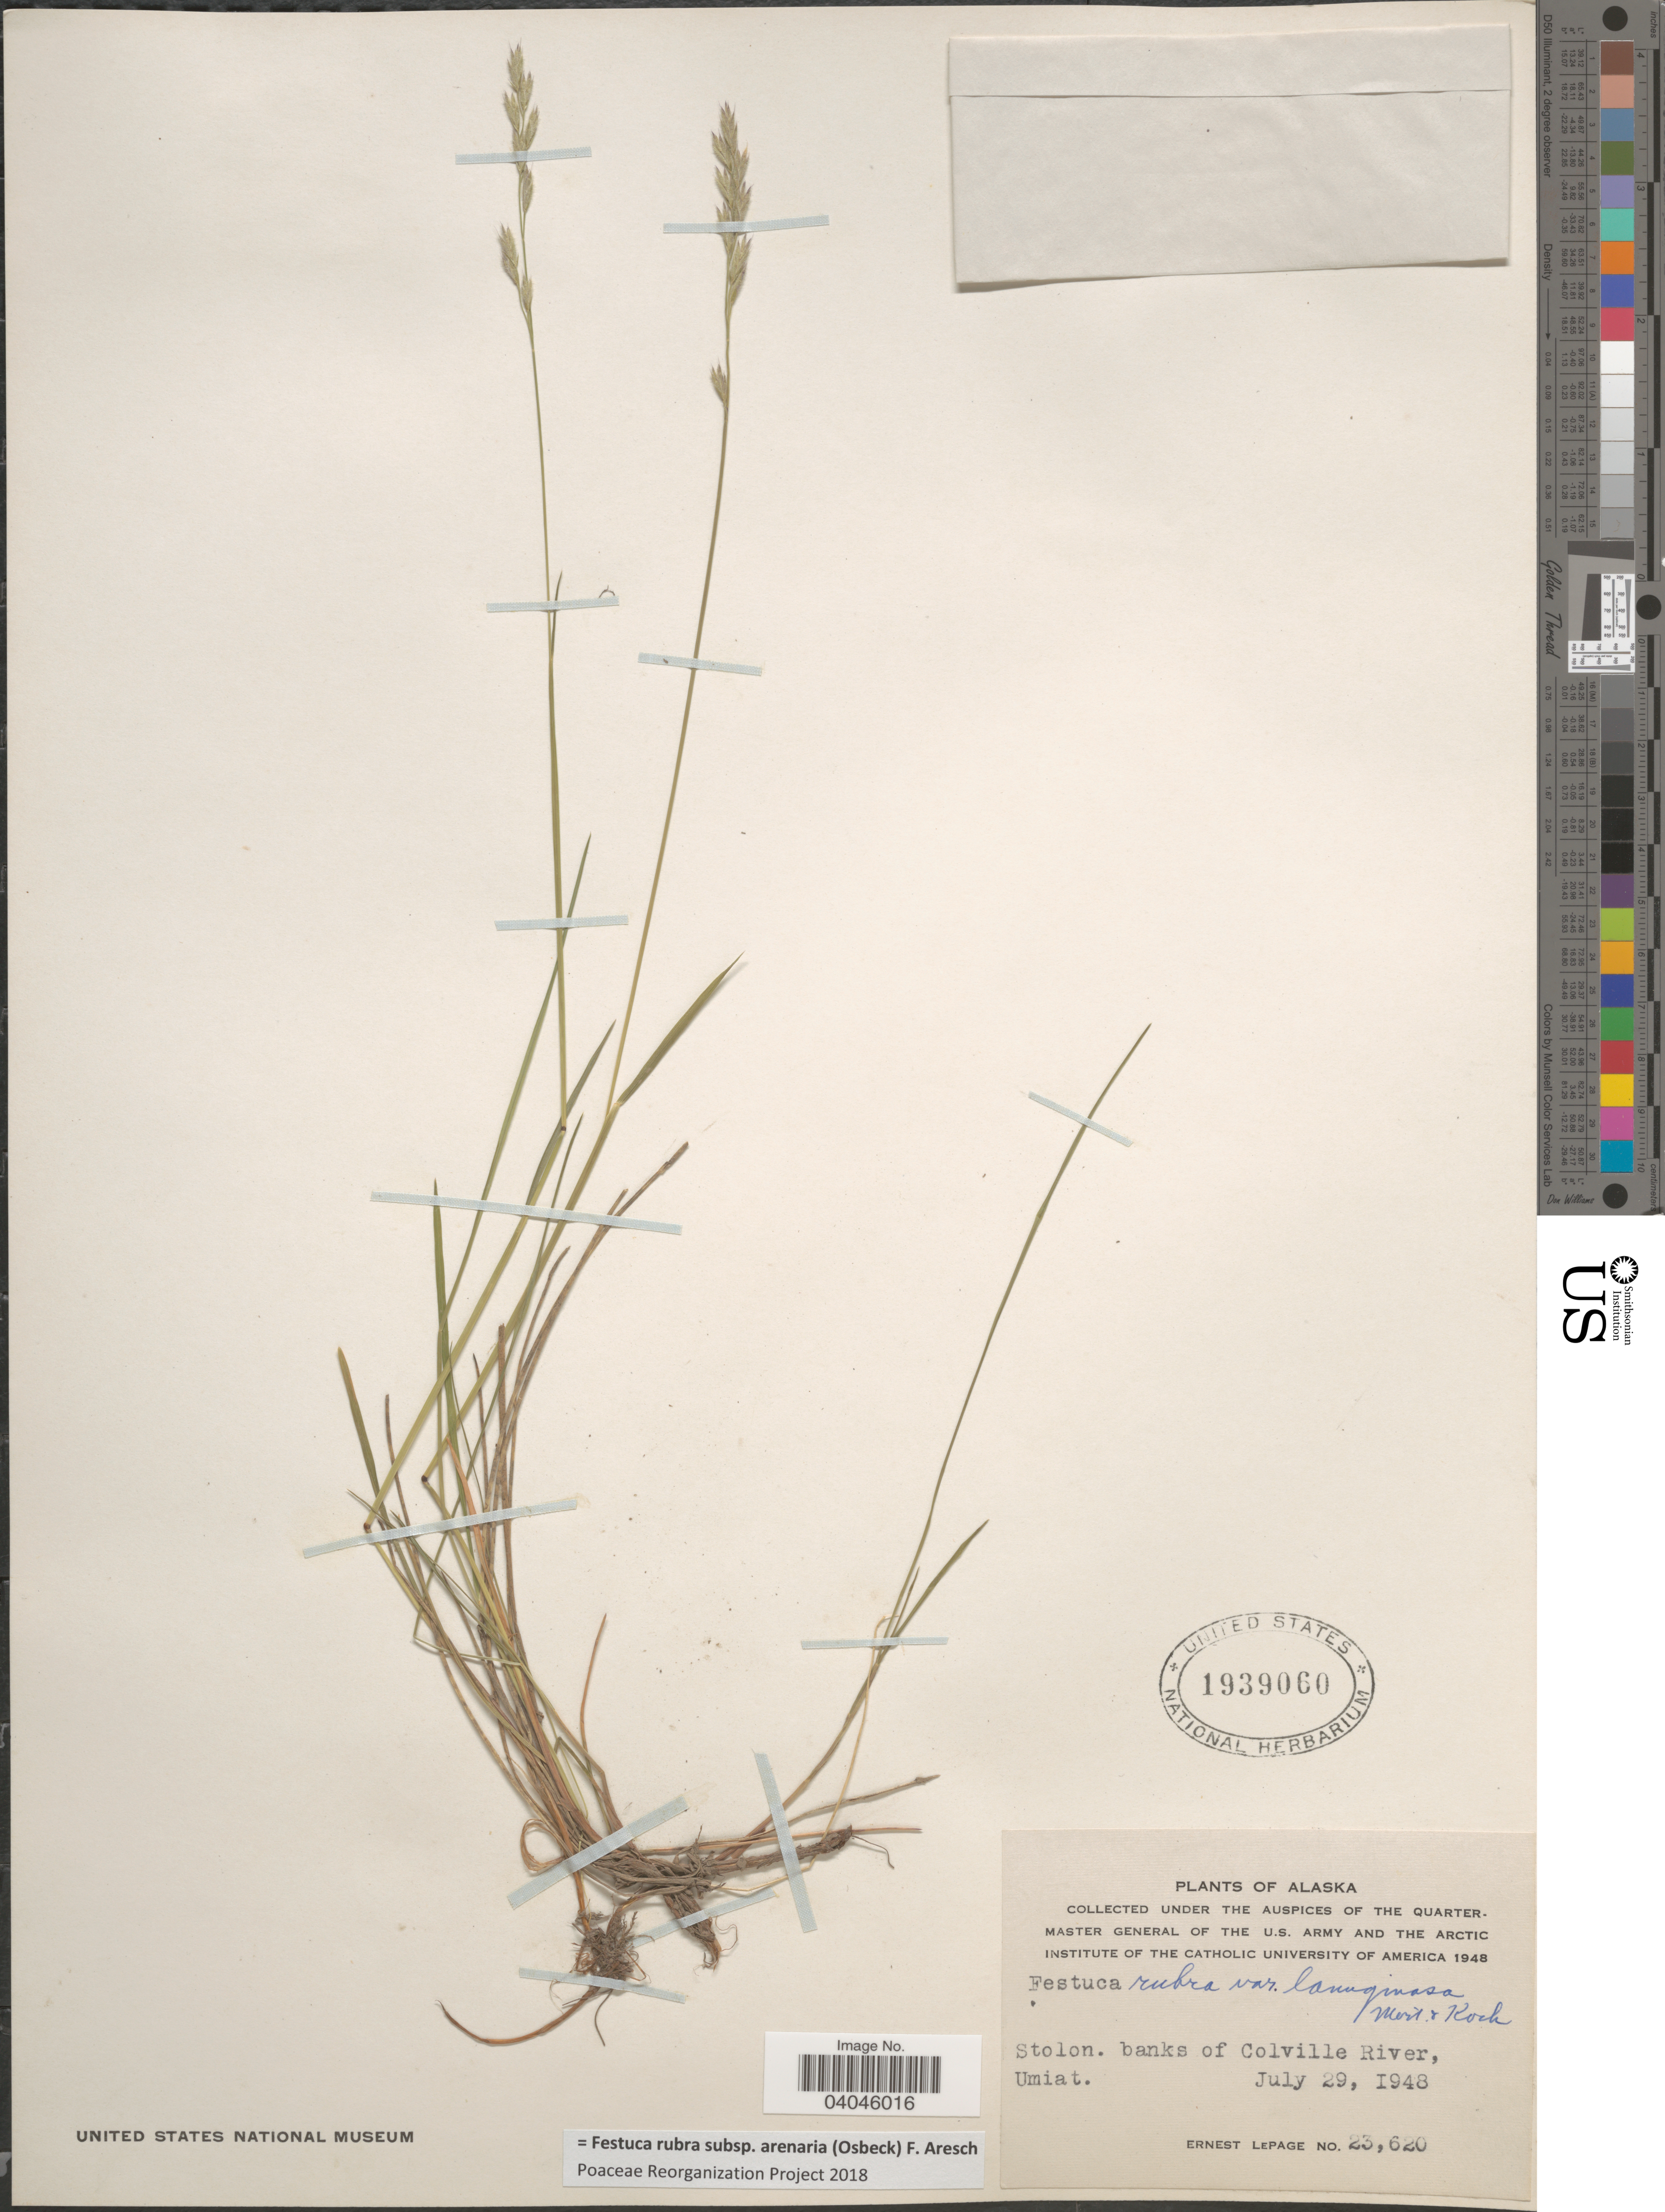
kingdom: Plantae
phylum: Tracheophyta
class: Liliopsida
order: Poales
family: Poaceae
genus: Festuca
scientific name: Festuca rubra subsp. arenaria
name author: (Osbeck) F. Aresch.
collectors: E. Lepage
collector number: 23620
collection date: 1948-07-29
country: United States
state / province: Alaska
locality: Stolon. Banks of Colville River, Umiat.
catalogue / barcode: US 1939060